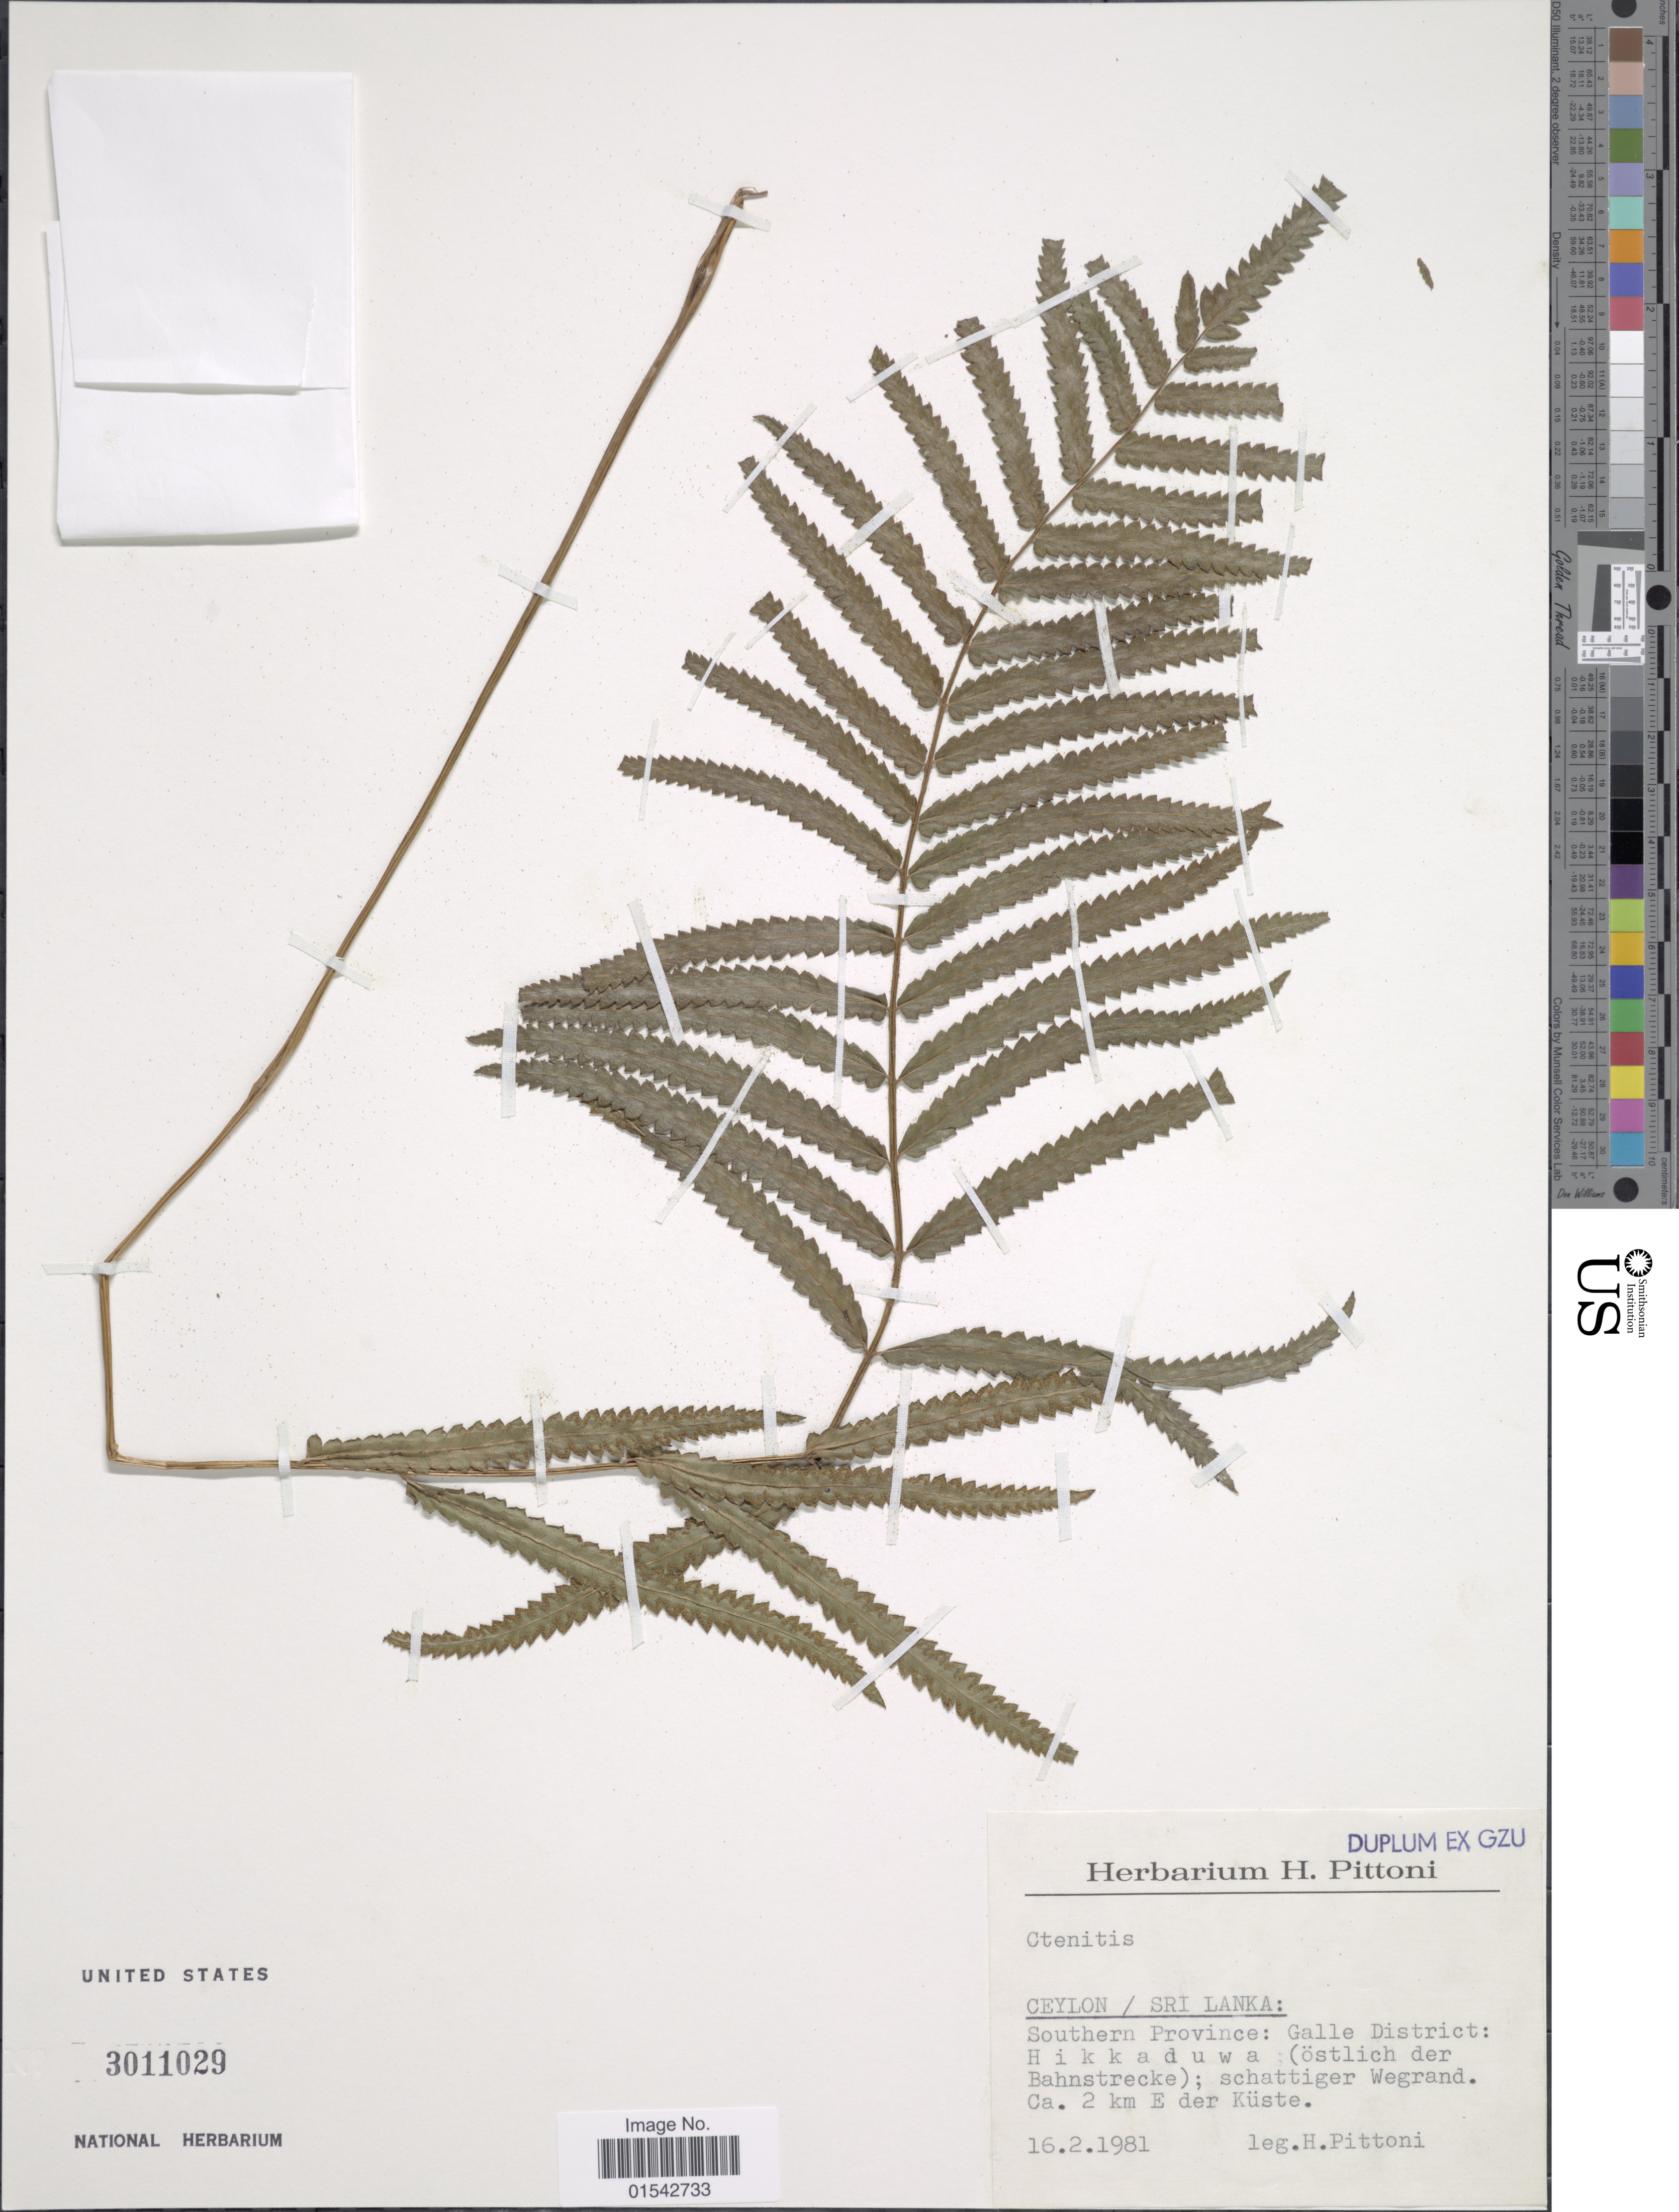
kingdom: Plantae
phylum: Tracheophyta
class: Polypodiopsida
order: Polypodiales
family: Thelypteridaceae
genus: Cyclosorus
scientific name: Cyclosorus sp.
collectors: H. Pittoni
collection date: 1981-02-16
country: Sri Lanka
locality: Ceylon, Southern Province: Galle District: Hikkaduwa (Ostlich der Bahnstrecke); schattiger Wegrand, ca. 2 km E der Kuste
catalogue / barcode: US 3011029